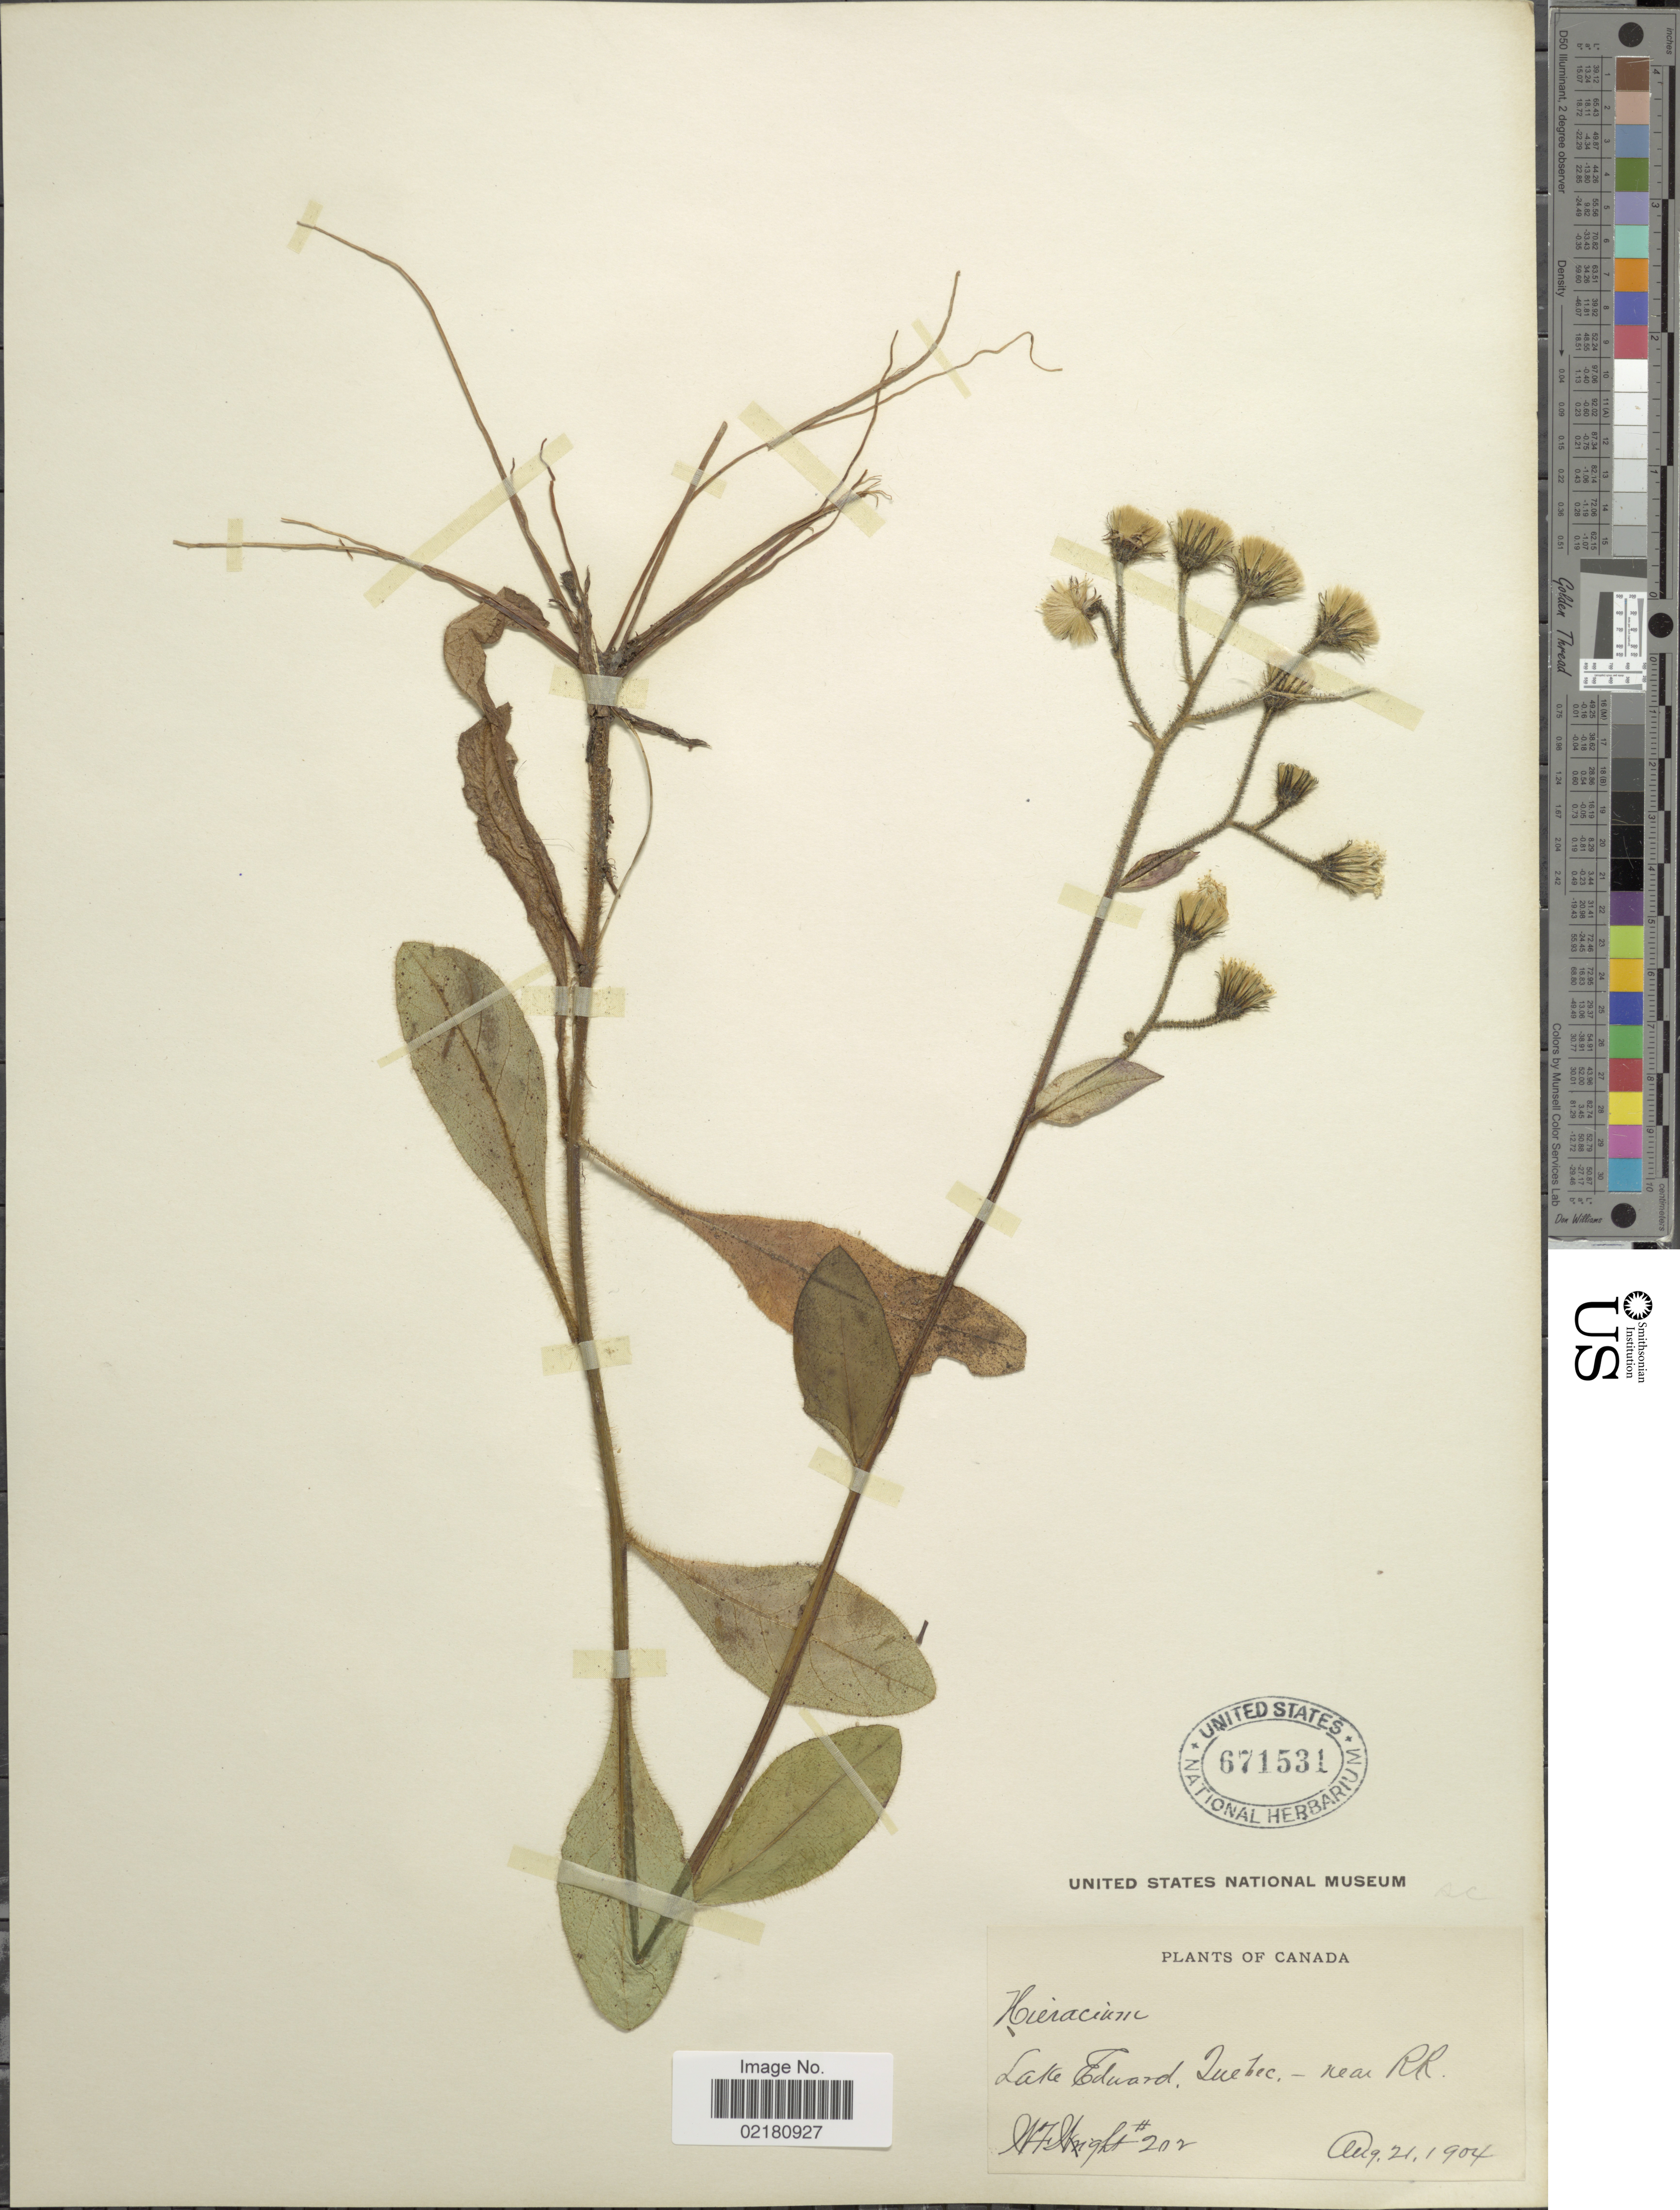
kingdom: Plantae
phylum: Tracheophyta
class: Magnoliopsida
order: Asterales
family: Asteraceae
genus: Pilosella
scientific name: Pilosella verruculata subsp. verruculata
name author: (Link) Soják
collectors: W. F. Wright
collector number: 202*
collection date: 1904-08-21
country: Canada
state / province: Quebec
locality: Lake Eduard, near RR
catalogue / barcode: US 671531